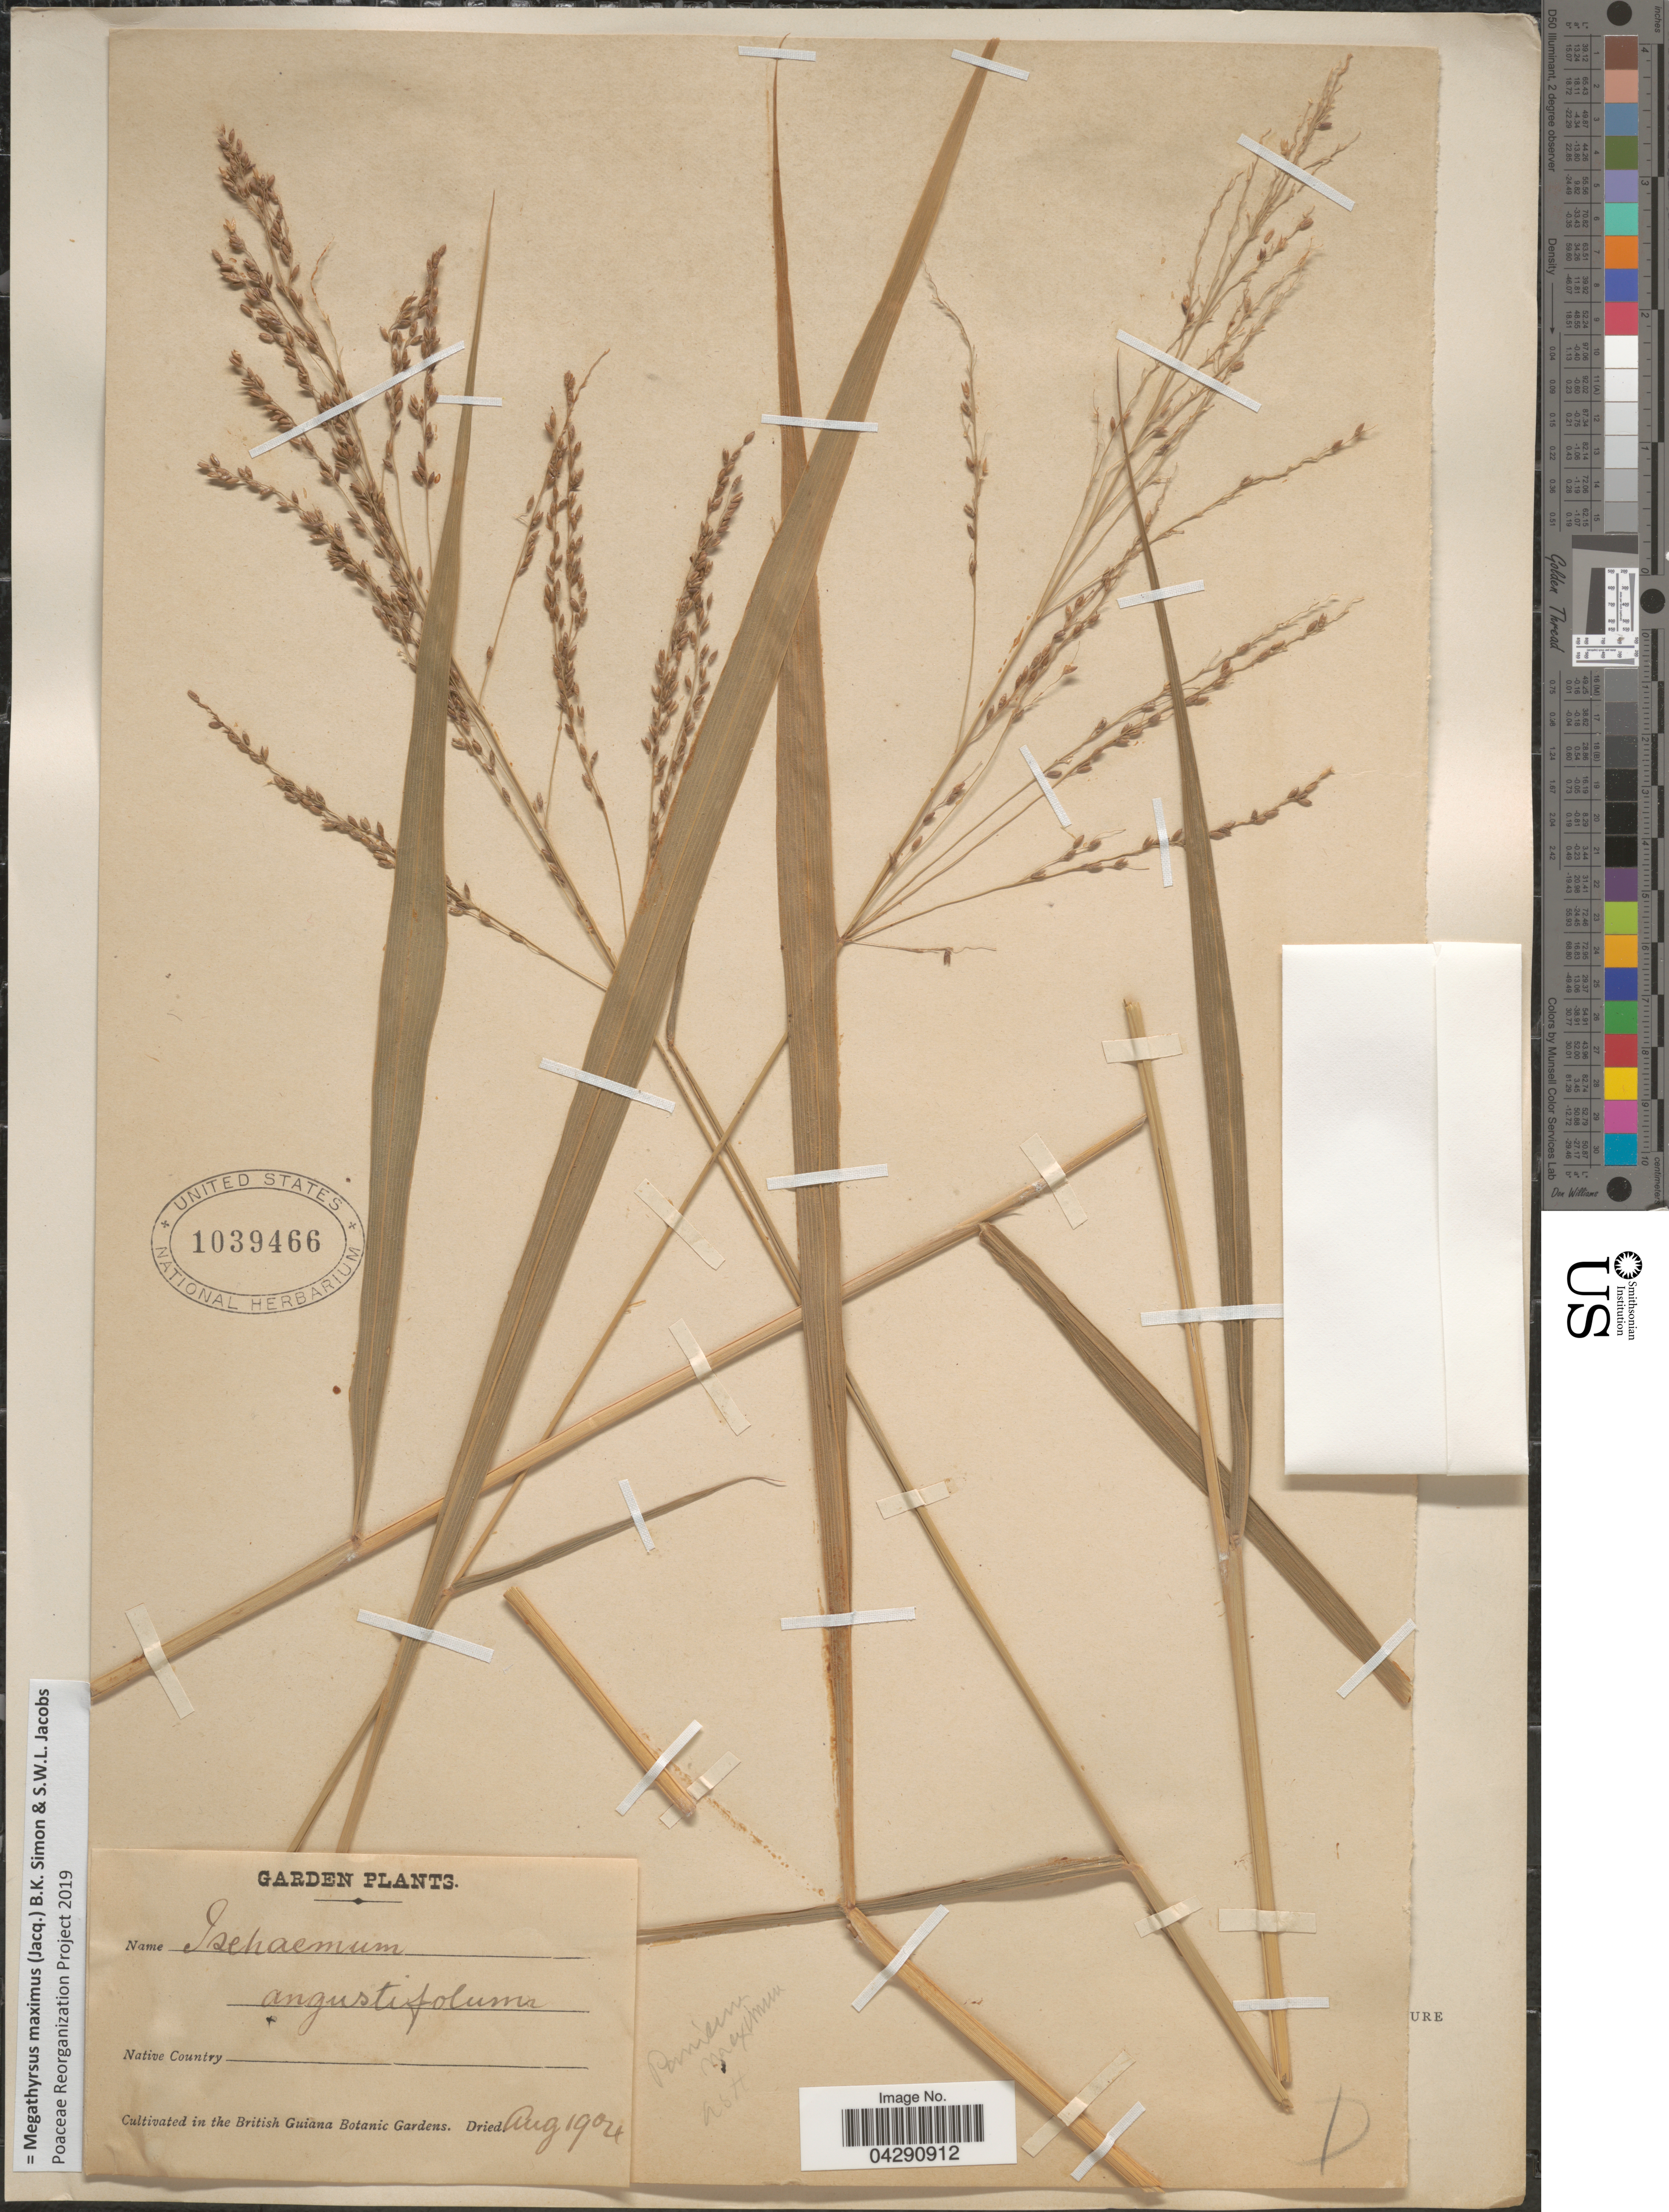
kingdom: Plantae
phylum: Tracheophyta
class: Liliopsida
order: Poales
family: Poaceae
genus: Megathyrsus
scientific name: Megathyrsus maximus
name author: (Jacq.) B.K. Simon & S.W.L. Jacobs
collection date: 1904-08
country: Guyana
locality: In the British Guiana Botanic Gardens. Dried [unsure placement].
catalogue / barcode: US 1039466